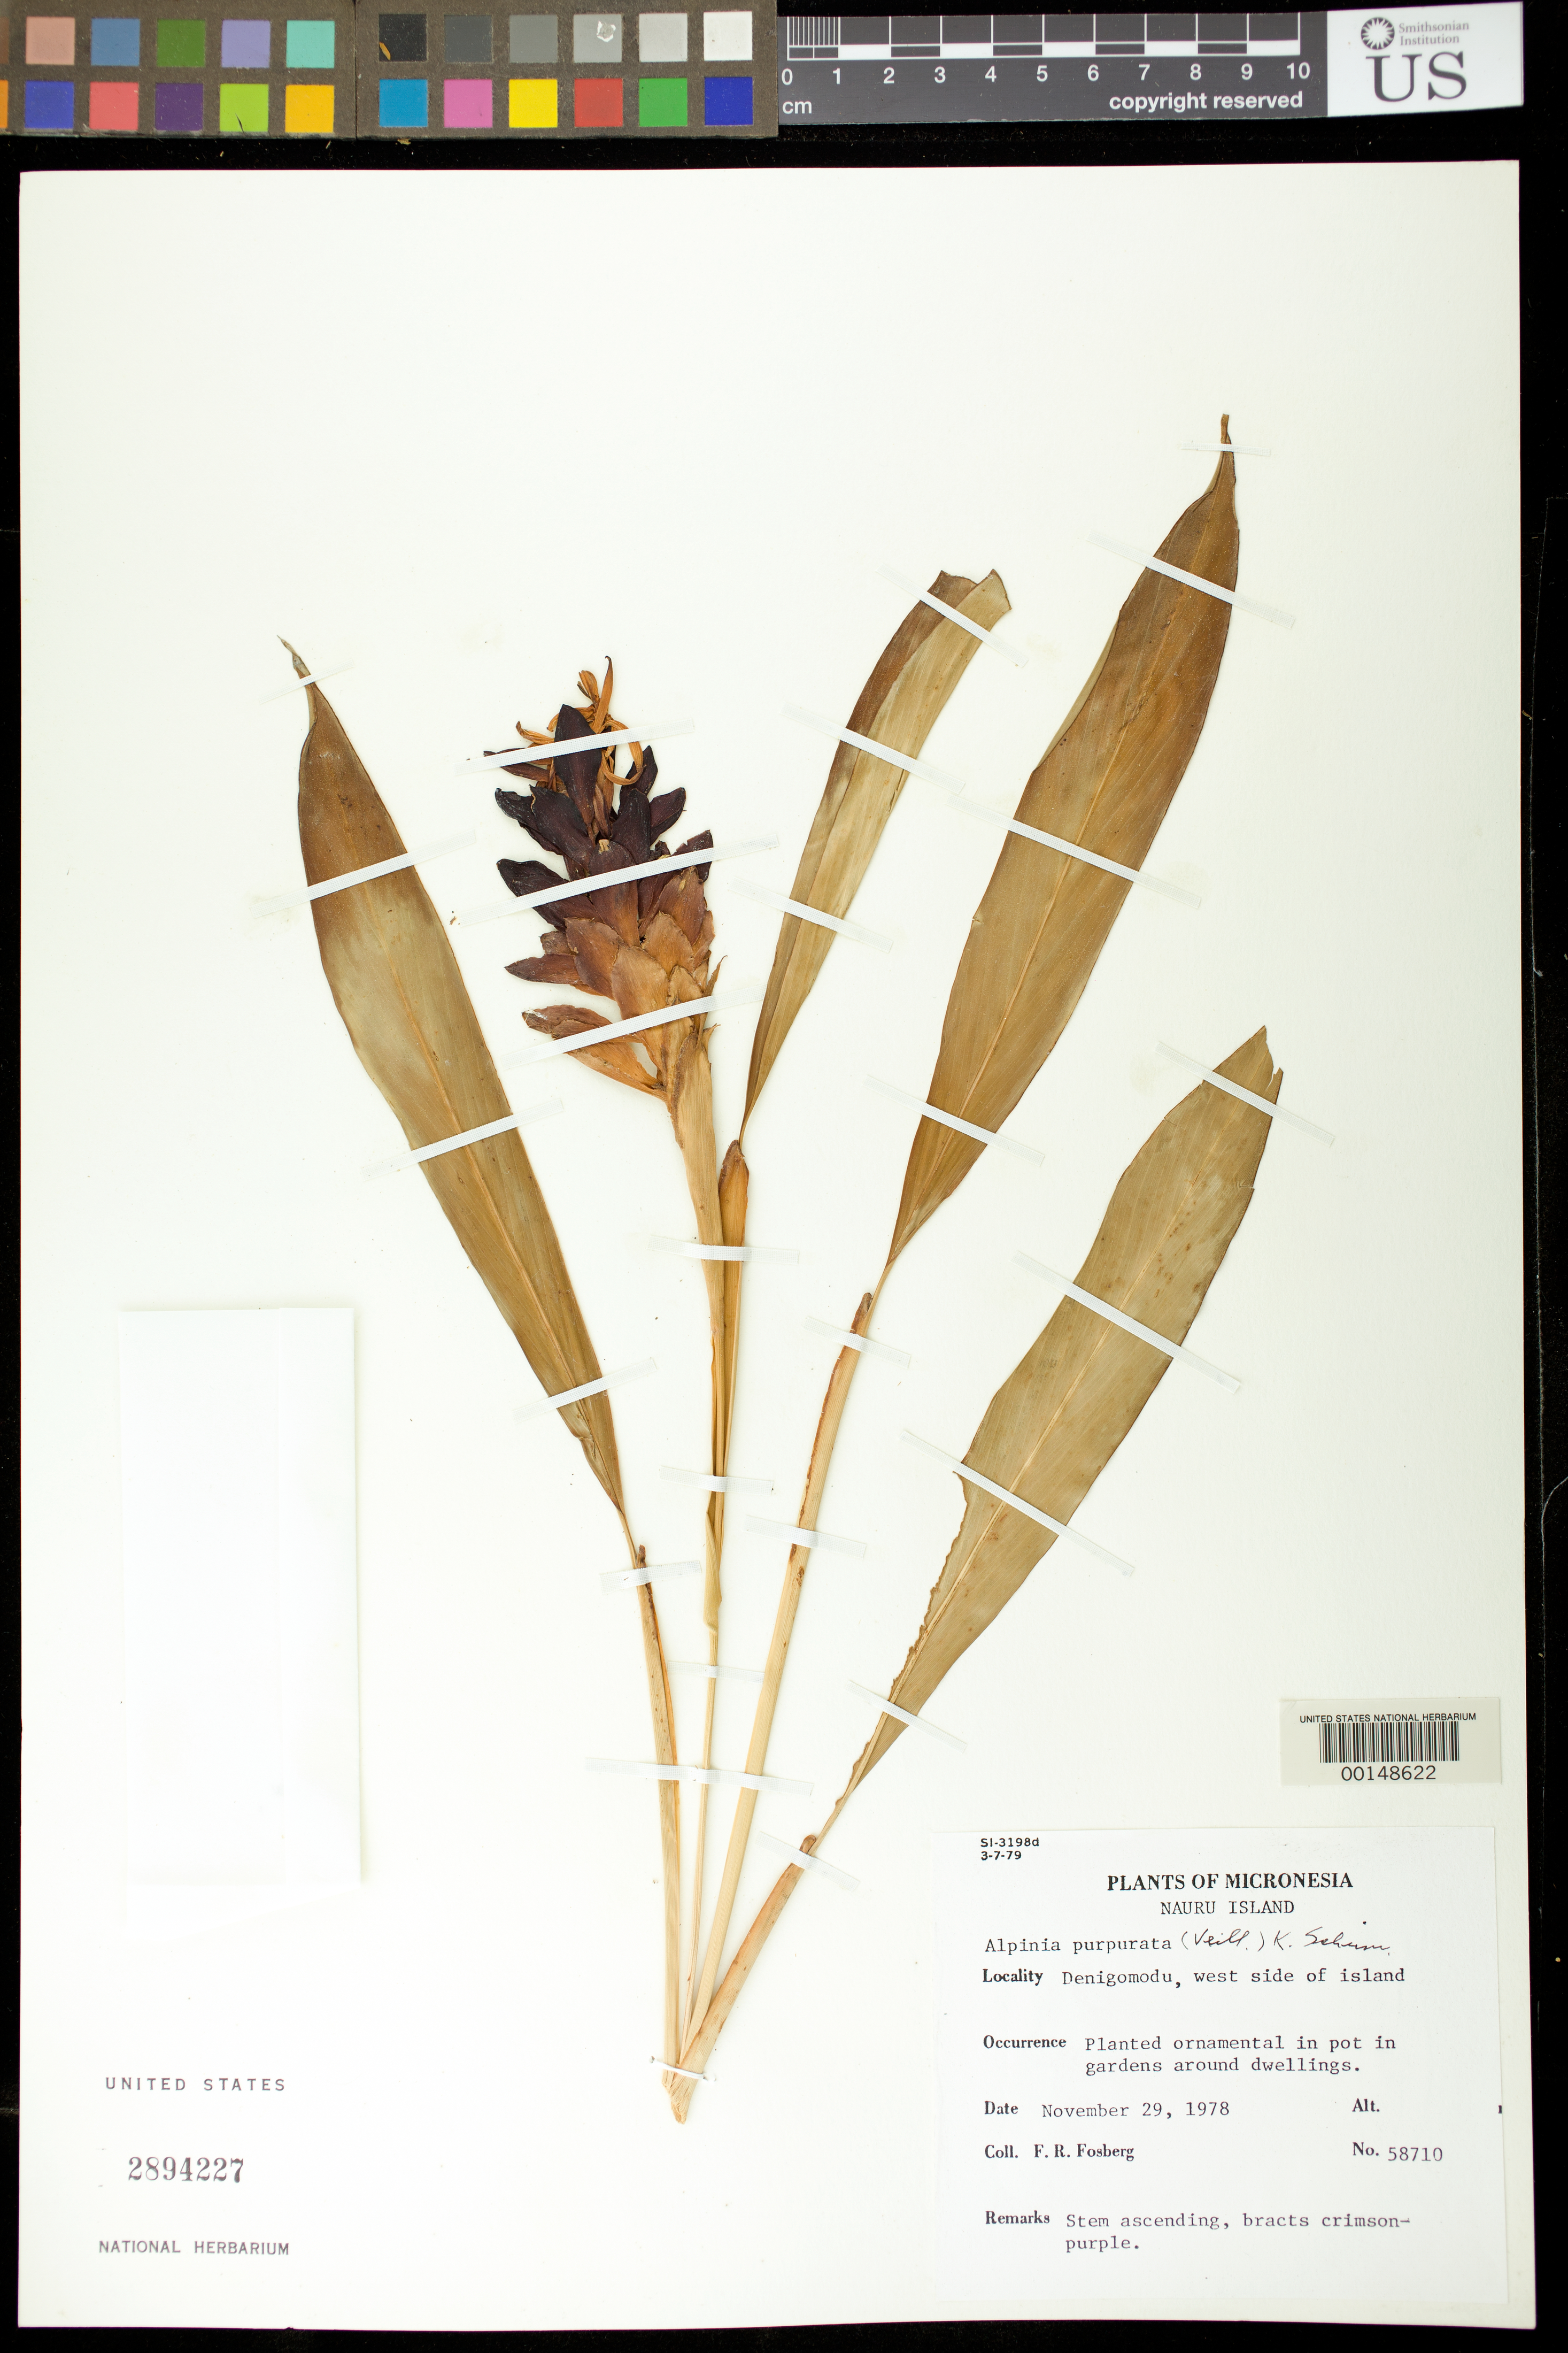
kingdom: Plantae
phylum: Tracheophyta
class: Liliopsida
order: Zingiberales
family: Zingiberaceae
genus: Alpinia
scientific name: Alpinia purpurata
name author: (Veill.) K. Schum.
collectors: F. R. Fosberg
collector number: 58710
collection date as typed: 29 Nov 1978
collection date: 1978-11-29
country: Nauru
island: Nauru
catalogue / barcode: US 2894227